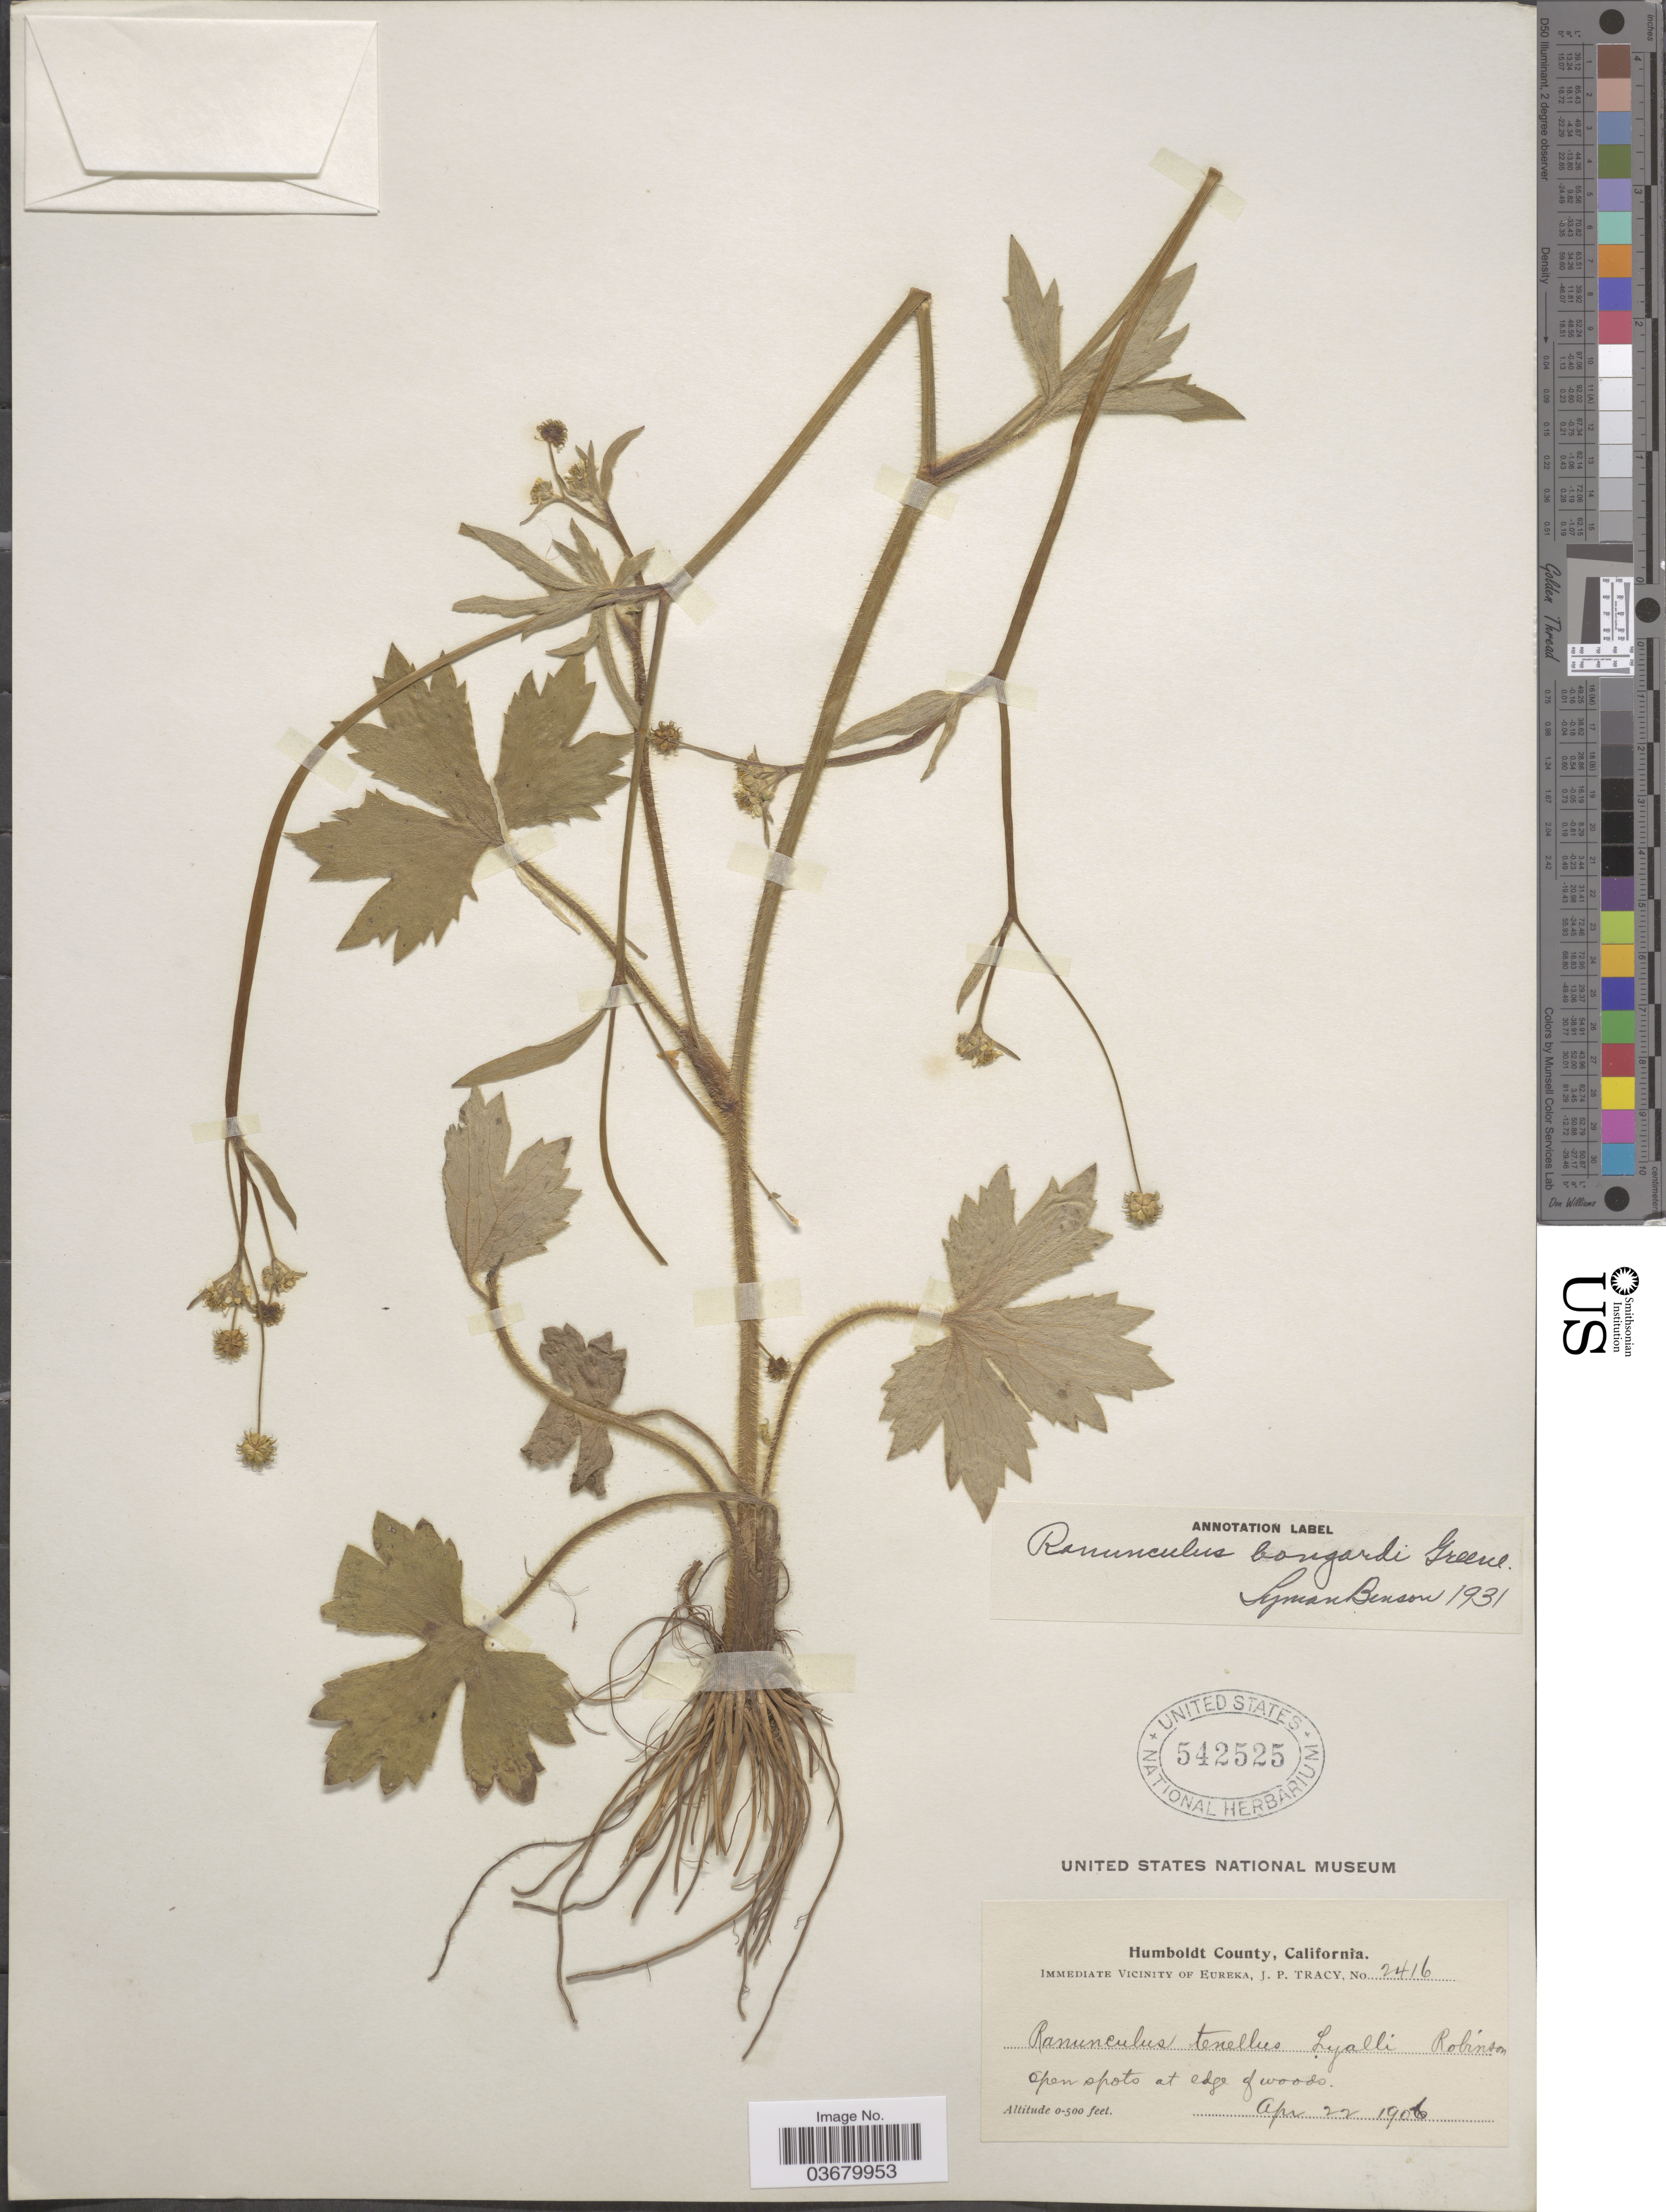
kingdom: Plantae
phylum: Tracheophyta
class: Magnoliopsida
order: Ranunculales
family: Ranunculaceae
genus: Ranunculus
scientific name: Ranunculus bongardii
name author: Greene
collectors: J. Tracy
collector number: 2416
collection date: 1906-04-22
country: United States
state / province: California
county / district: Humboldt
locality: Humboldt County. Immediate Vicinity of Eureka.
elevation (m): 0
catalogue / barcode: US 542525